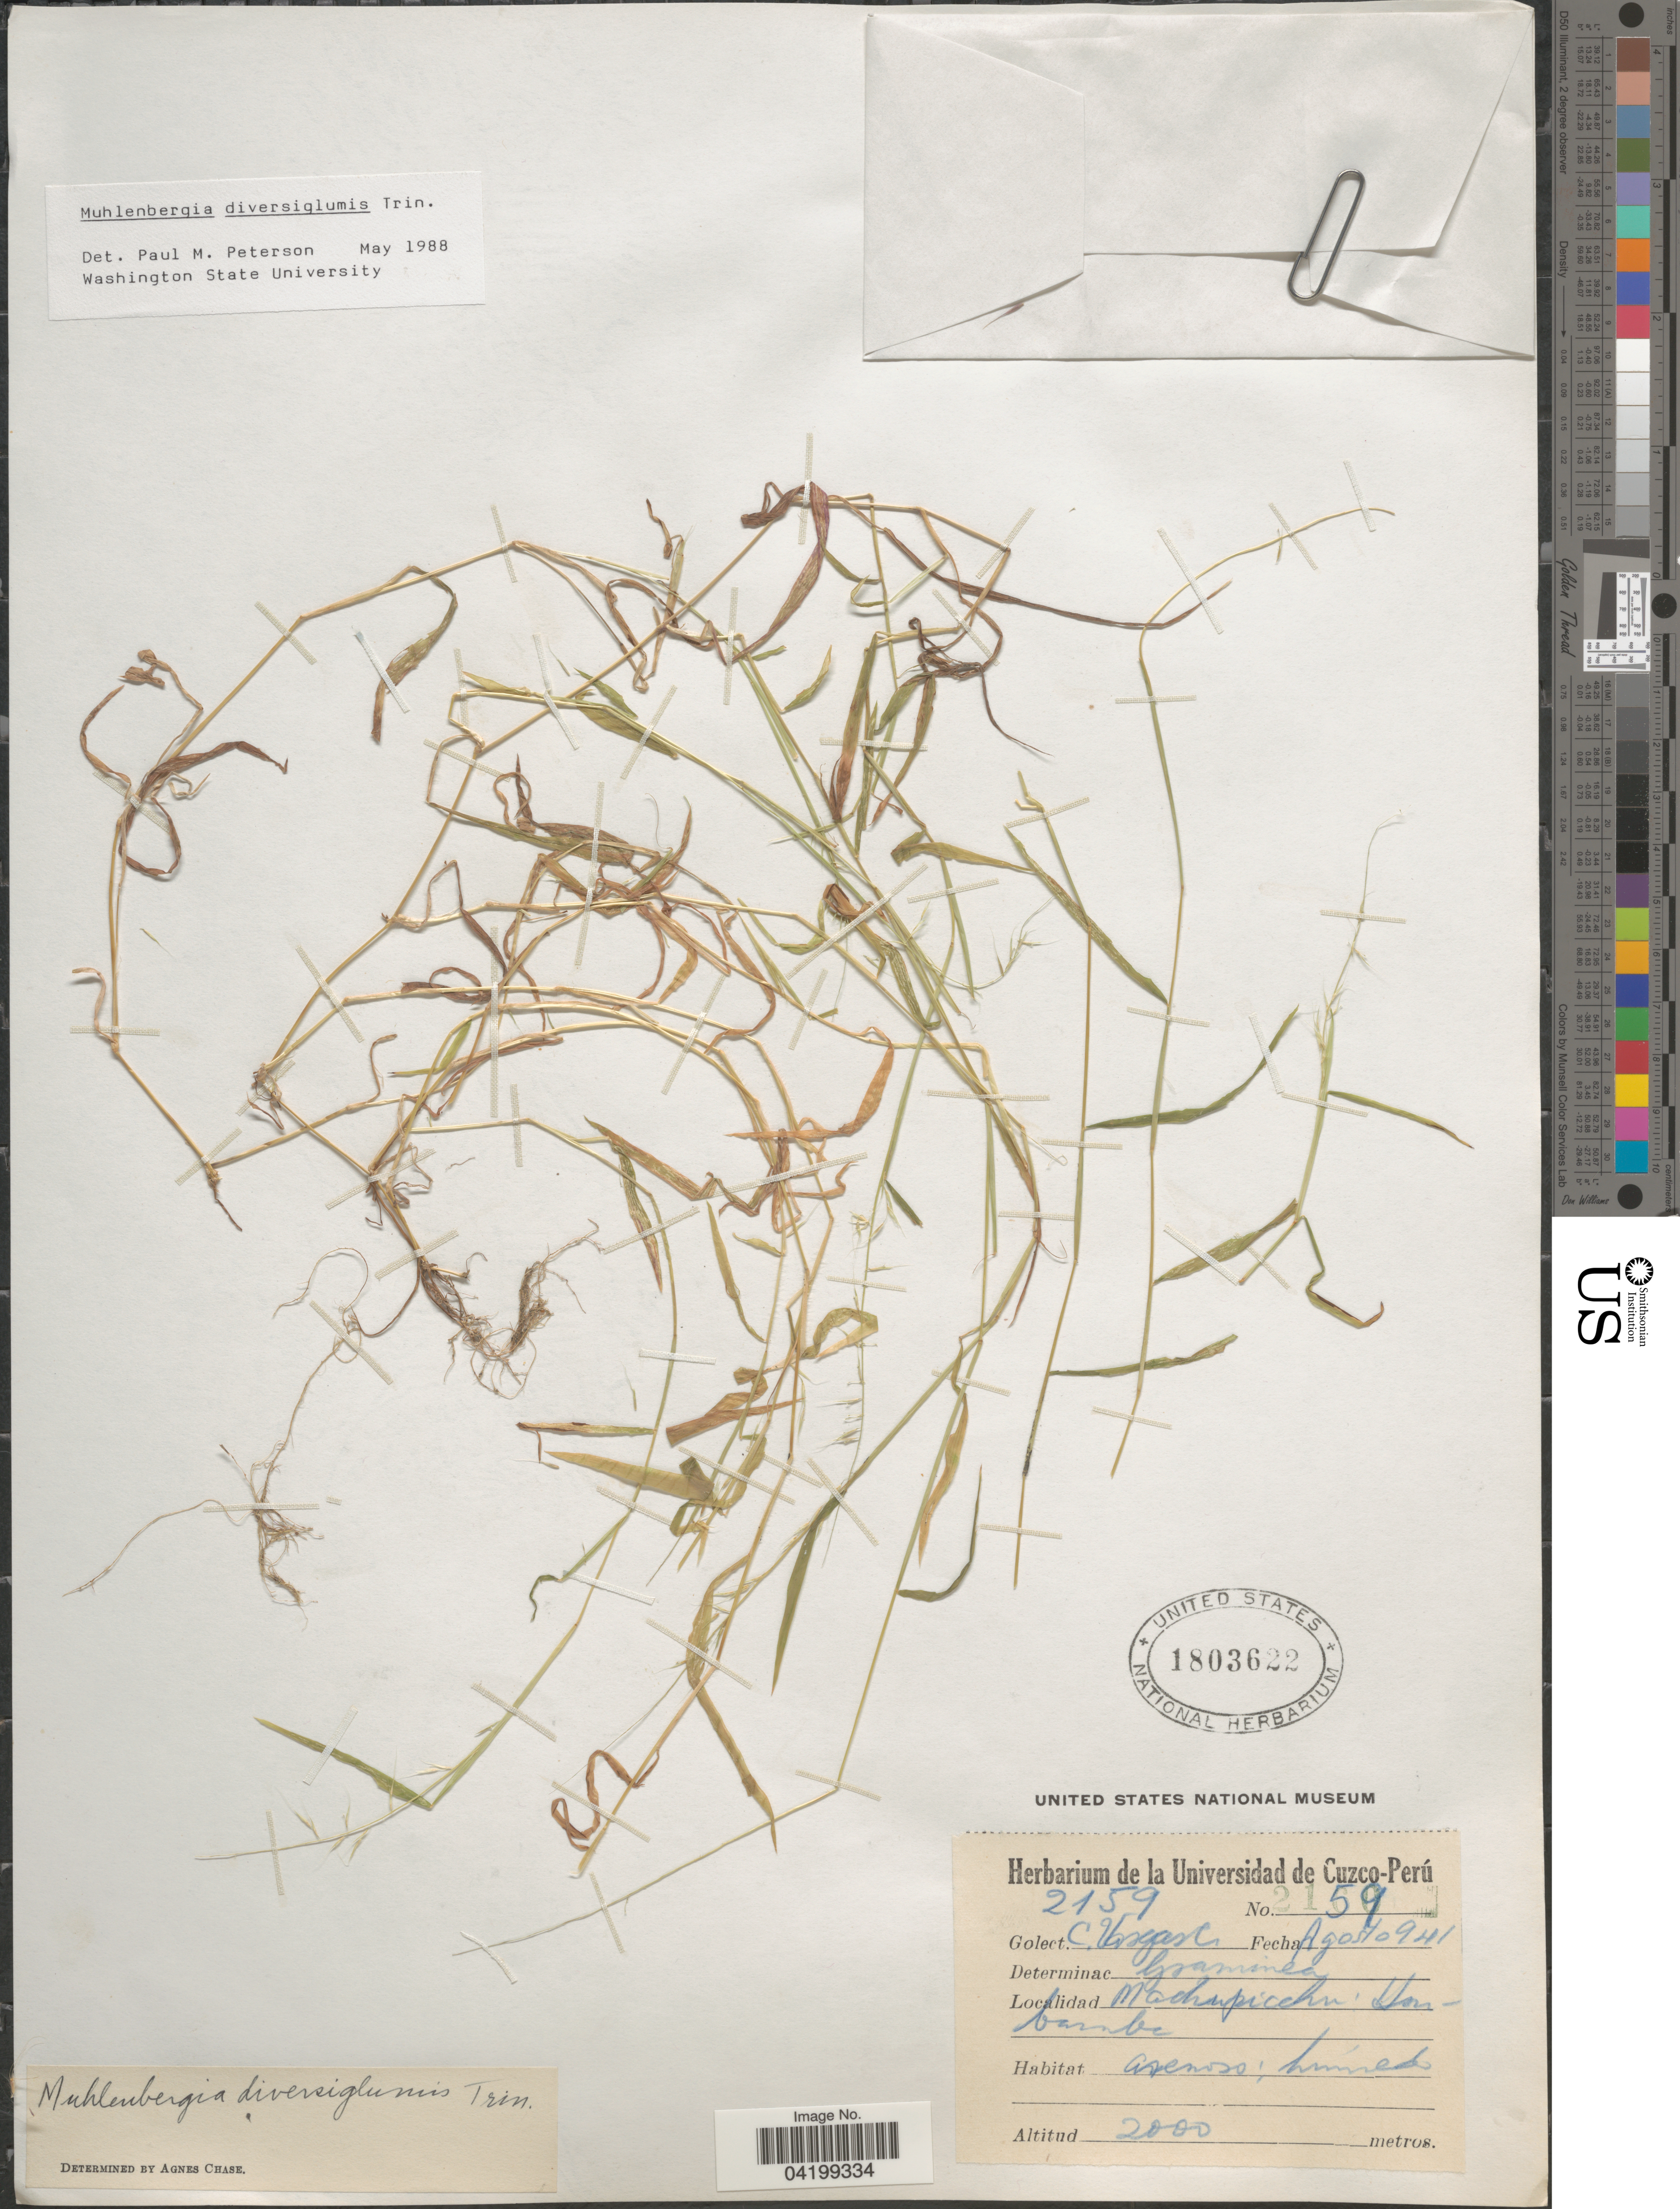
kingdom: Plantae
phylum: Tracheophyta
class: Liliopsida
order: Poales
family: Poaceae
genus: Muhlenbergia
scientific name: Muhlenbergia diversiglumis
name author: Trin.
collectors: C. Vargas Calderón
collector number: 2159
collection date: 1941-08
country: Peru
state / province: Cusco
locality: Machupicchu, Urubamba.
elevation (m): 2000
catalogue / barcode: US 1803622